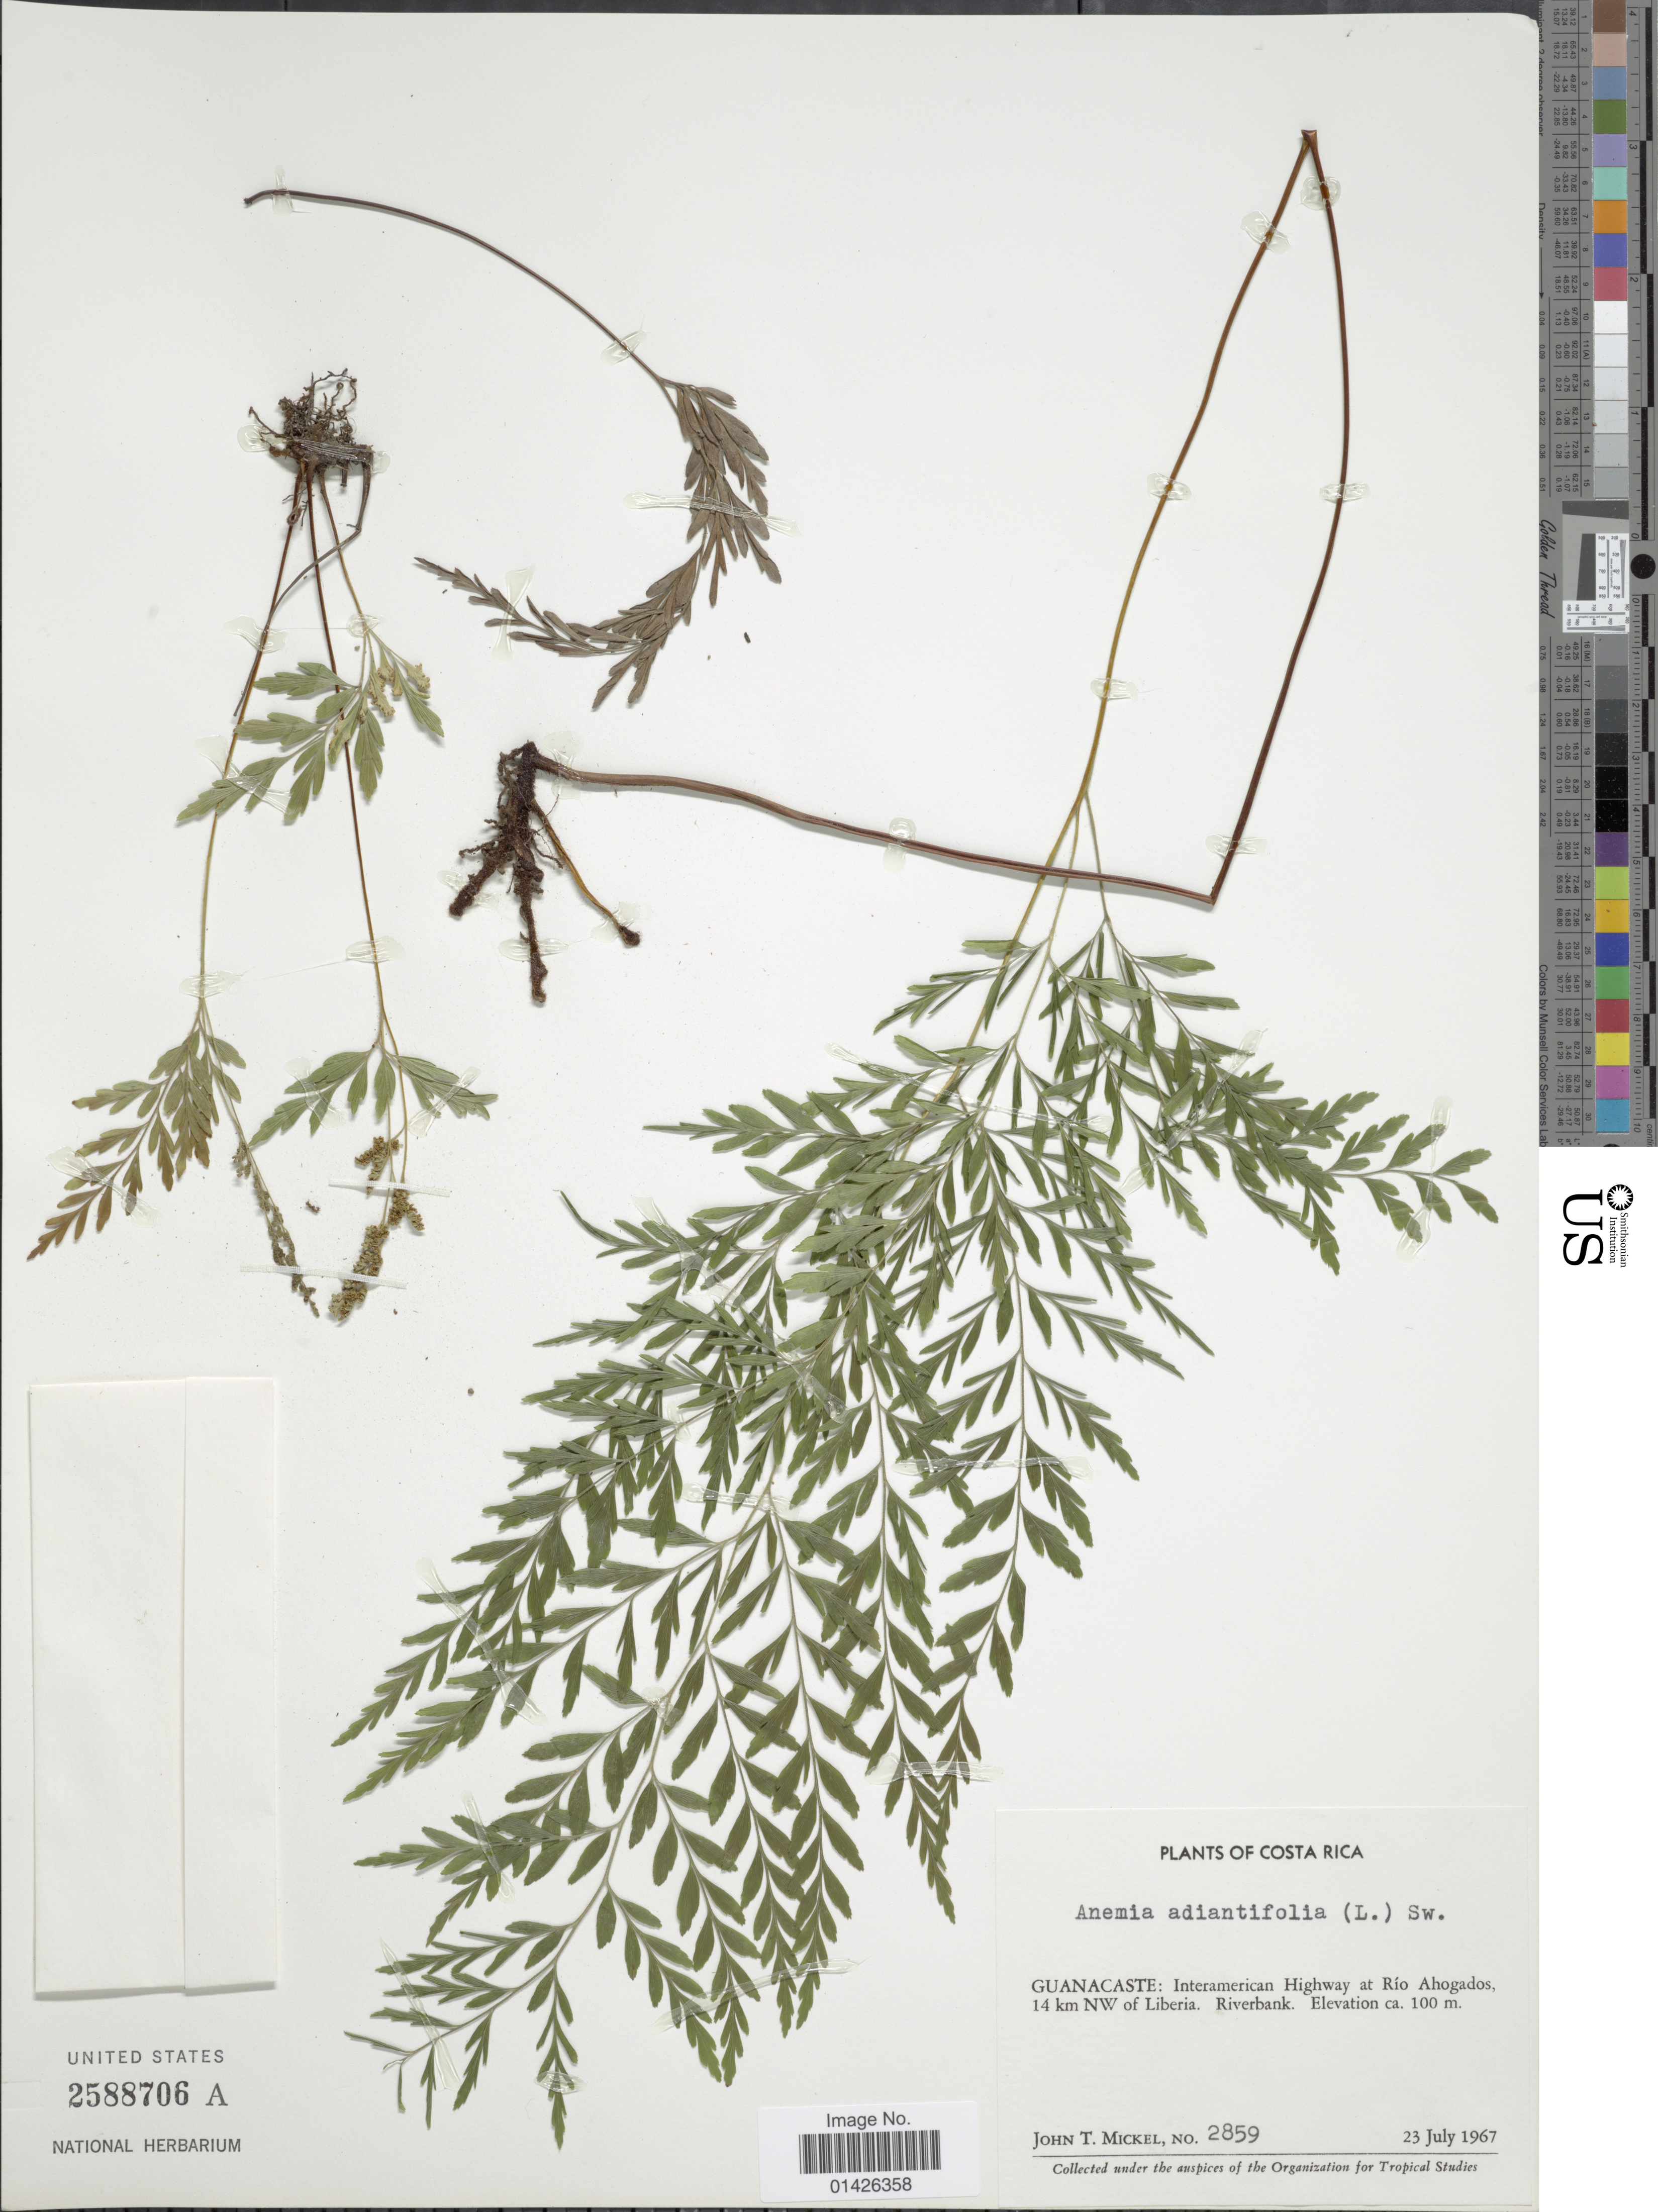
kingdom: Plantae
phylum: Tracheophyta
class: Polypodiopsida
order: Schizaeales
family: Anemiaceae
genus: Anemia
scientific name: Anemia adiantifolia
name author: (L.) Sw.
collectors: J. T. Mickel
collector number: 2859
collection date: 1967-07-23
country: Costa Rica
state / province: Guanacaste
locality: Interamerican Highway at rio Ahogados, 14 km NW of Liberia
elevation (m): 100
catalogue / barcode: US 2588706A